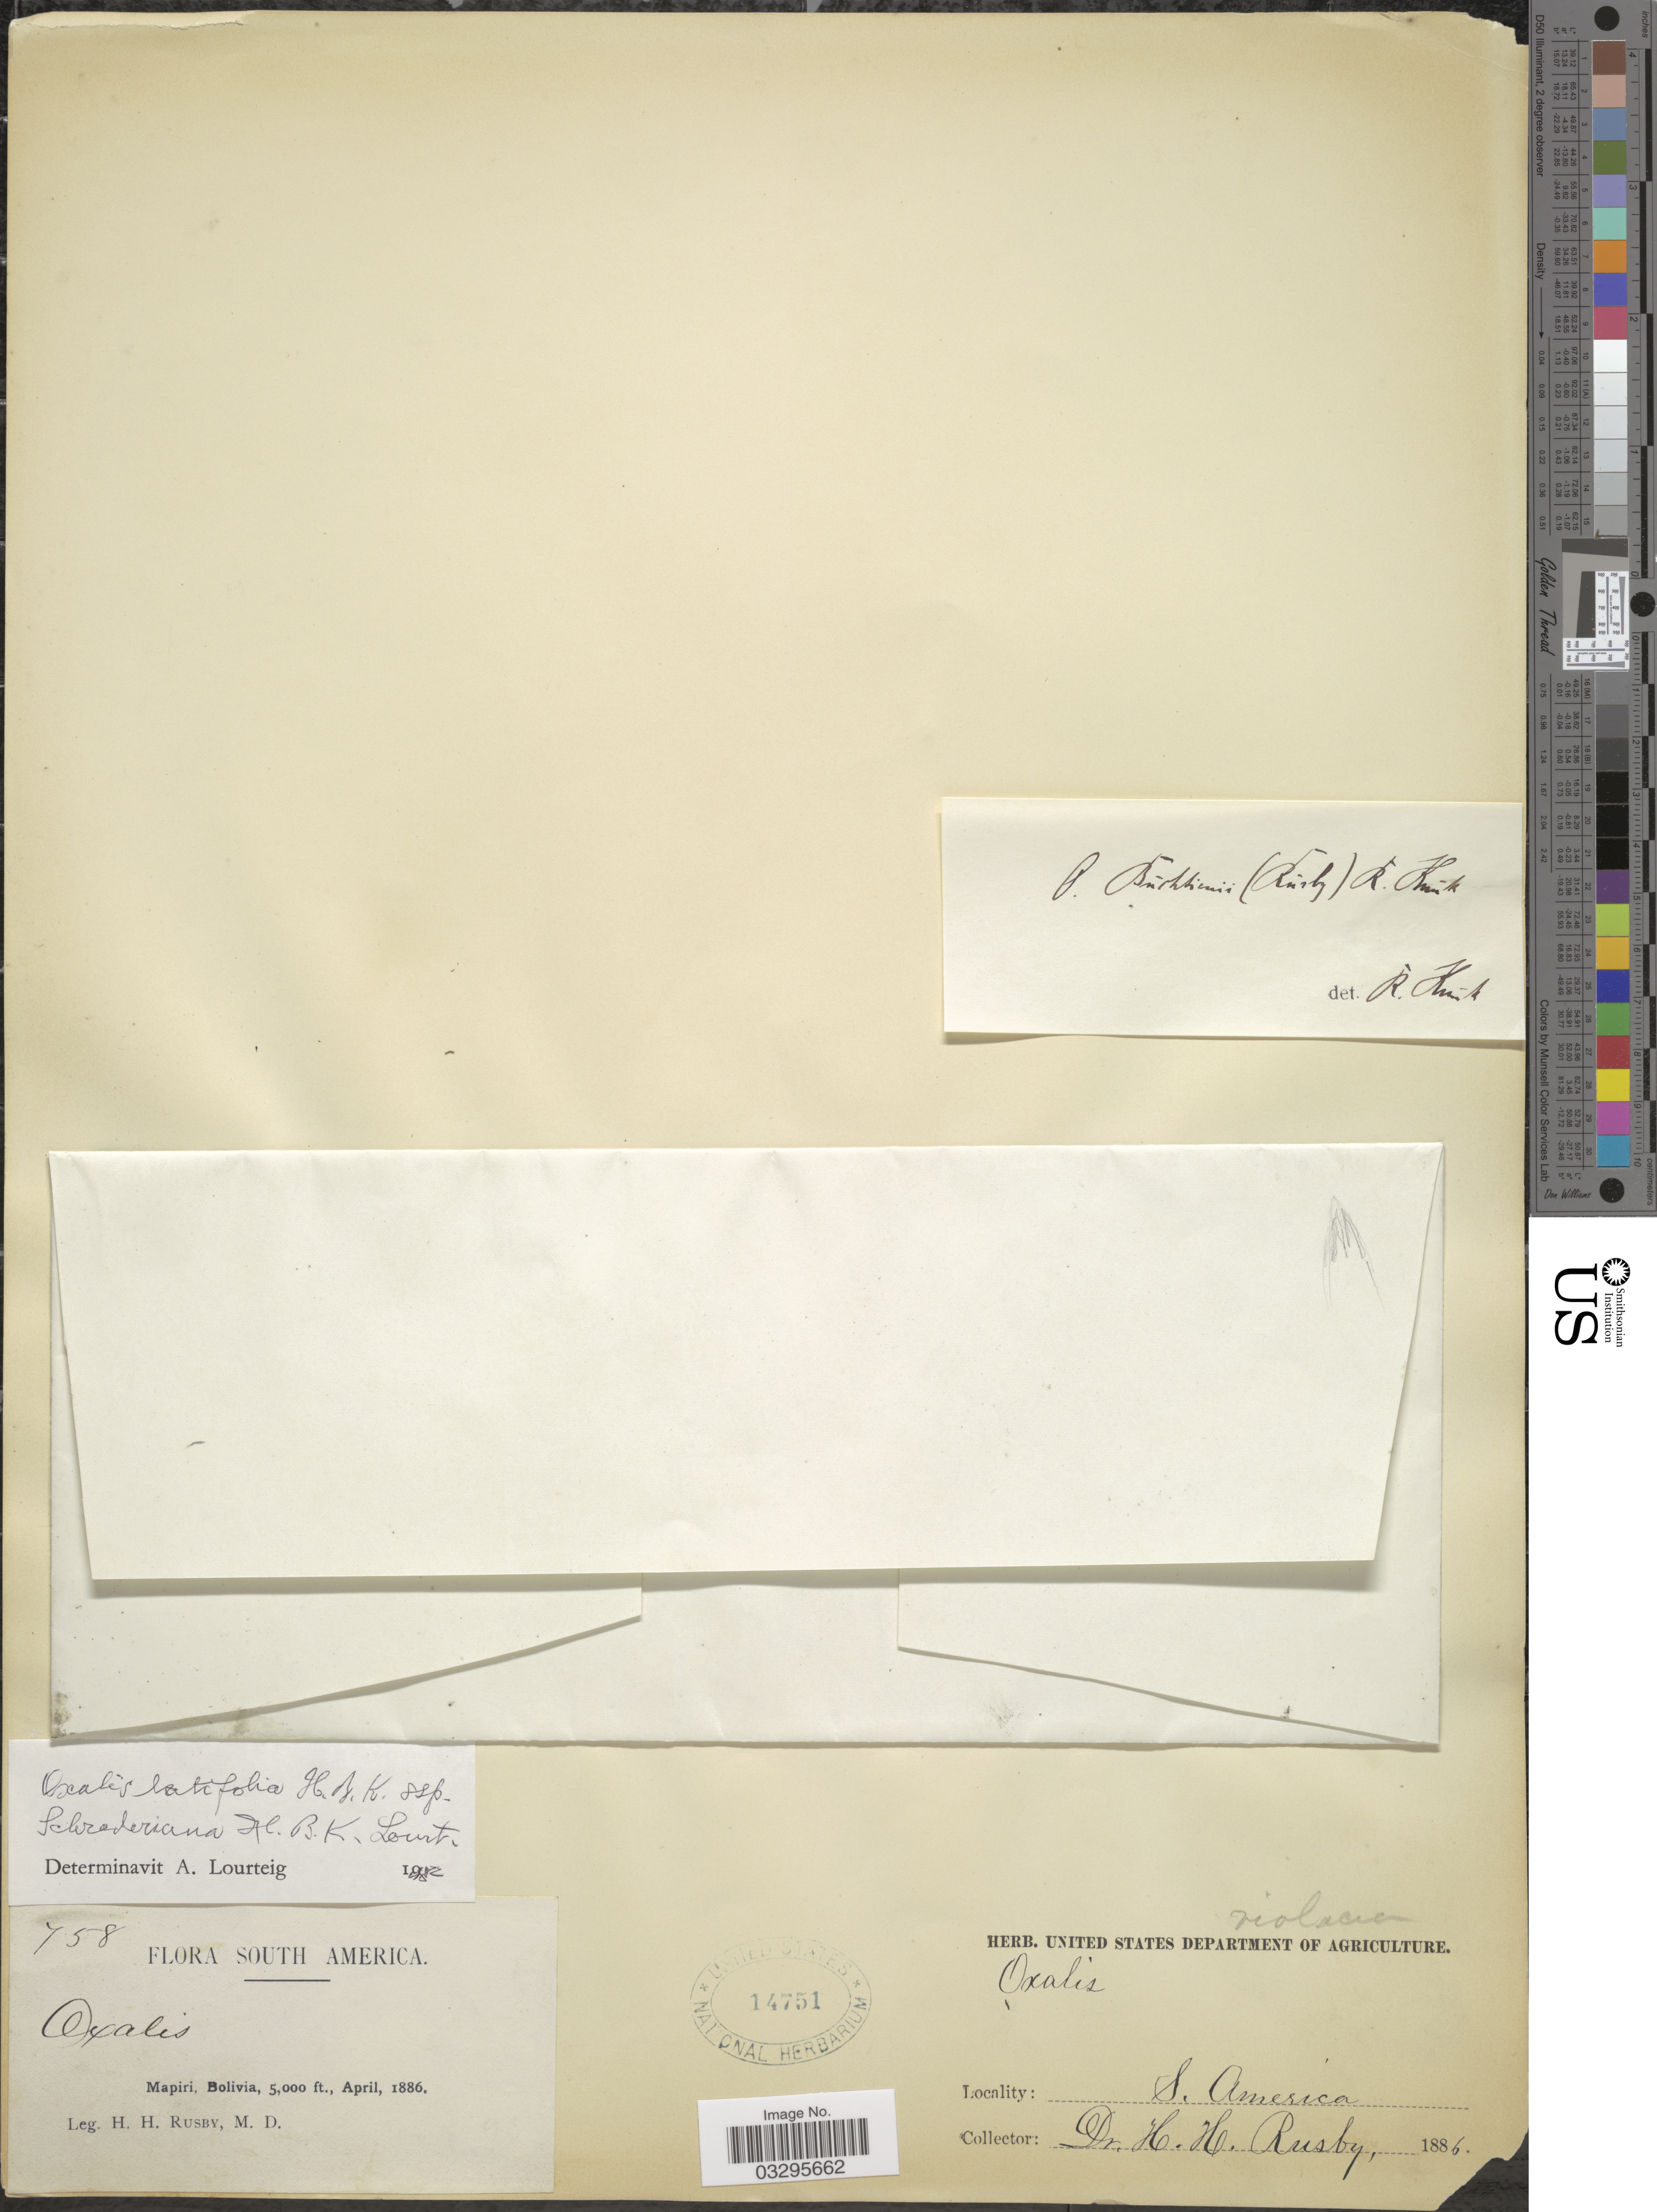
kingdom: Plantae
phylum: Tracheophyta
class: Magnoliopsida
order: Oxalidales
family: Oxalidaceae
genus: Oxalis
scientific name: Oxalis latifolia subsp. schraderiana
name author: (Kunth) Lourteig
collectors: H. H. Rusby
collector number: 758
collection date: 1886-04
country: Bolivia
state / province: La Páz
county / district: Larecaja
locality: Mapiri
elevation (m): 1524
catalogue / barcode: US 14751